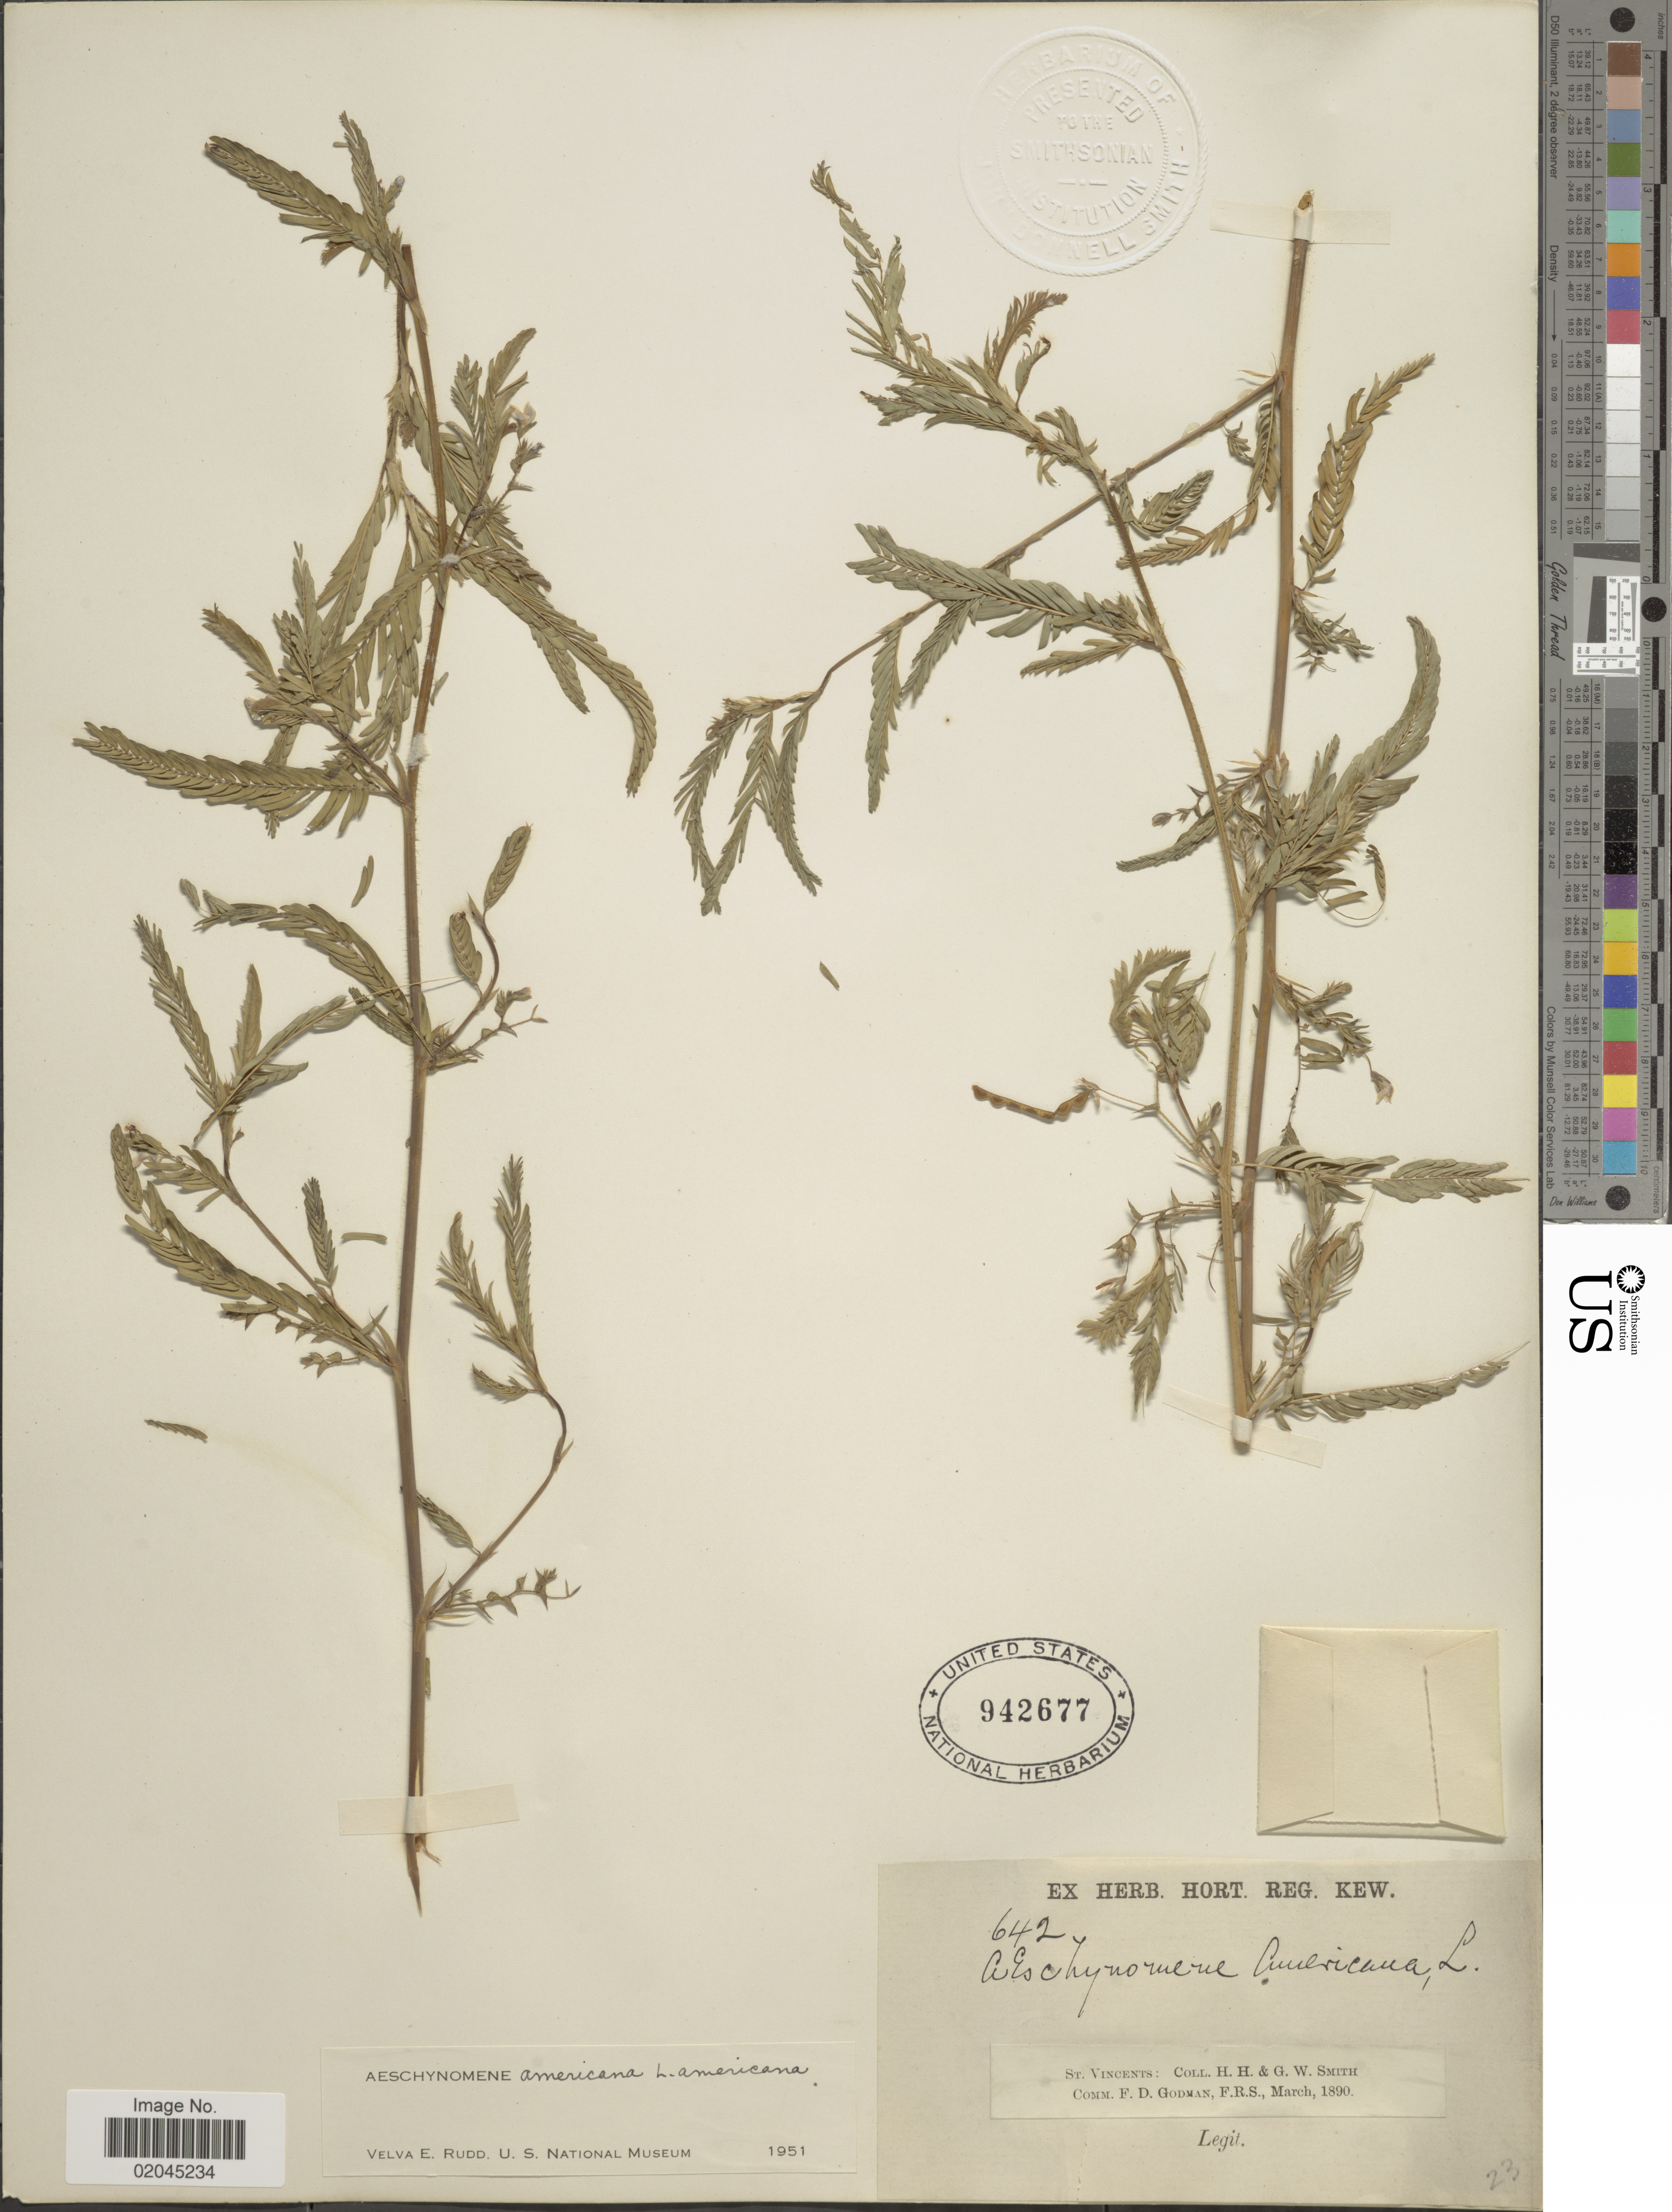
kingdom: Plantae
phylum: Tracheophyta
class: Magnoliopsida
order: Fabales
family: Fabaceae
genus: Aeschynomene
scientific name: Aeschynomene americana var. americana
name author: L.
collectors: H. H. Smith & G. Smith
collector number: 642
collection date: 1890-03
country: St. Vincent - Grenadines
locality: St. Vincents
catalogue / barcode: US 942677